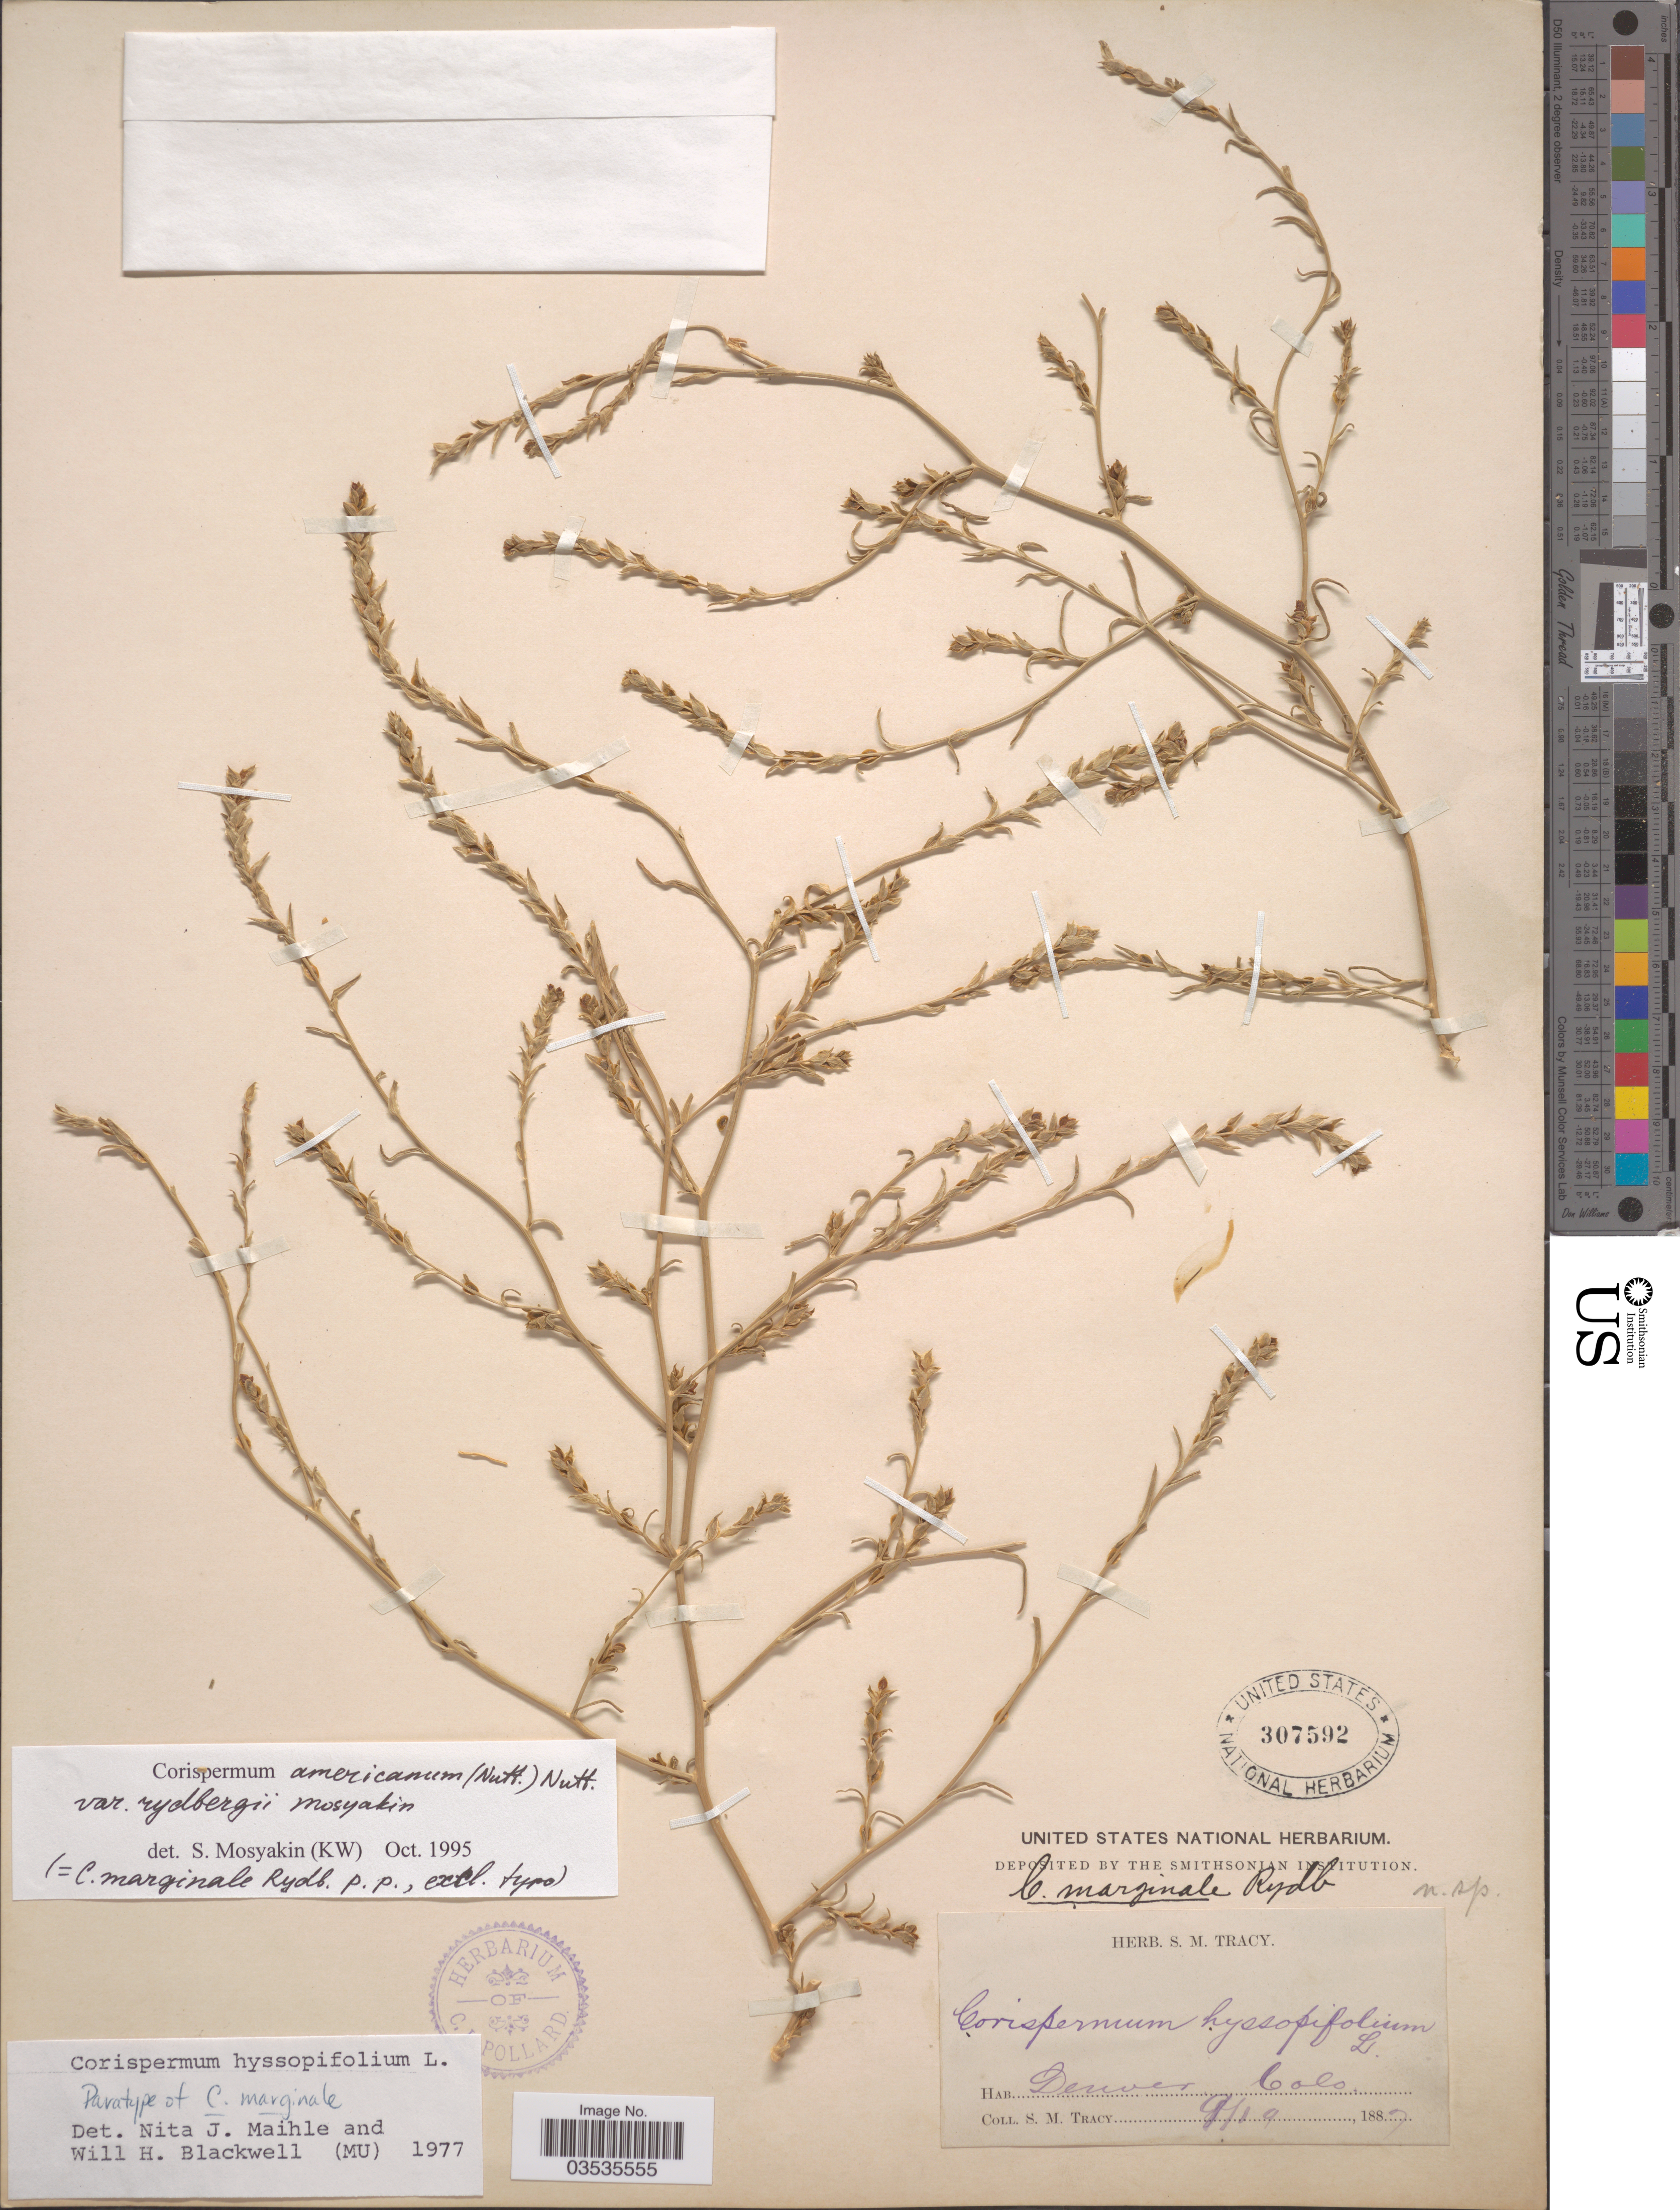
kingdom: Plantae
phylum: Tracheophyta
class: Magnoliopsida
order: Caryophyllales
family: Amaranthaceae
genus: Corispermum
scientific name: Corispermum americanum var. rydbergii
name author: Mosyakin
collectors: S. M. Tracy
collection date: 1887-09-19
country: United States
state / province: Colorado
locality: Denver.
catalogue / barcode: US 307592